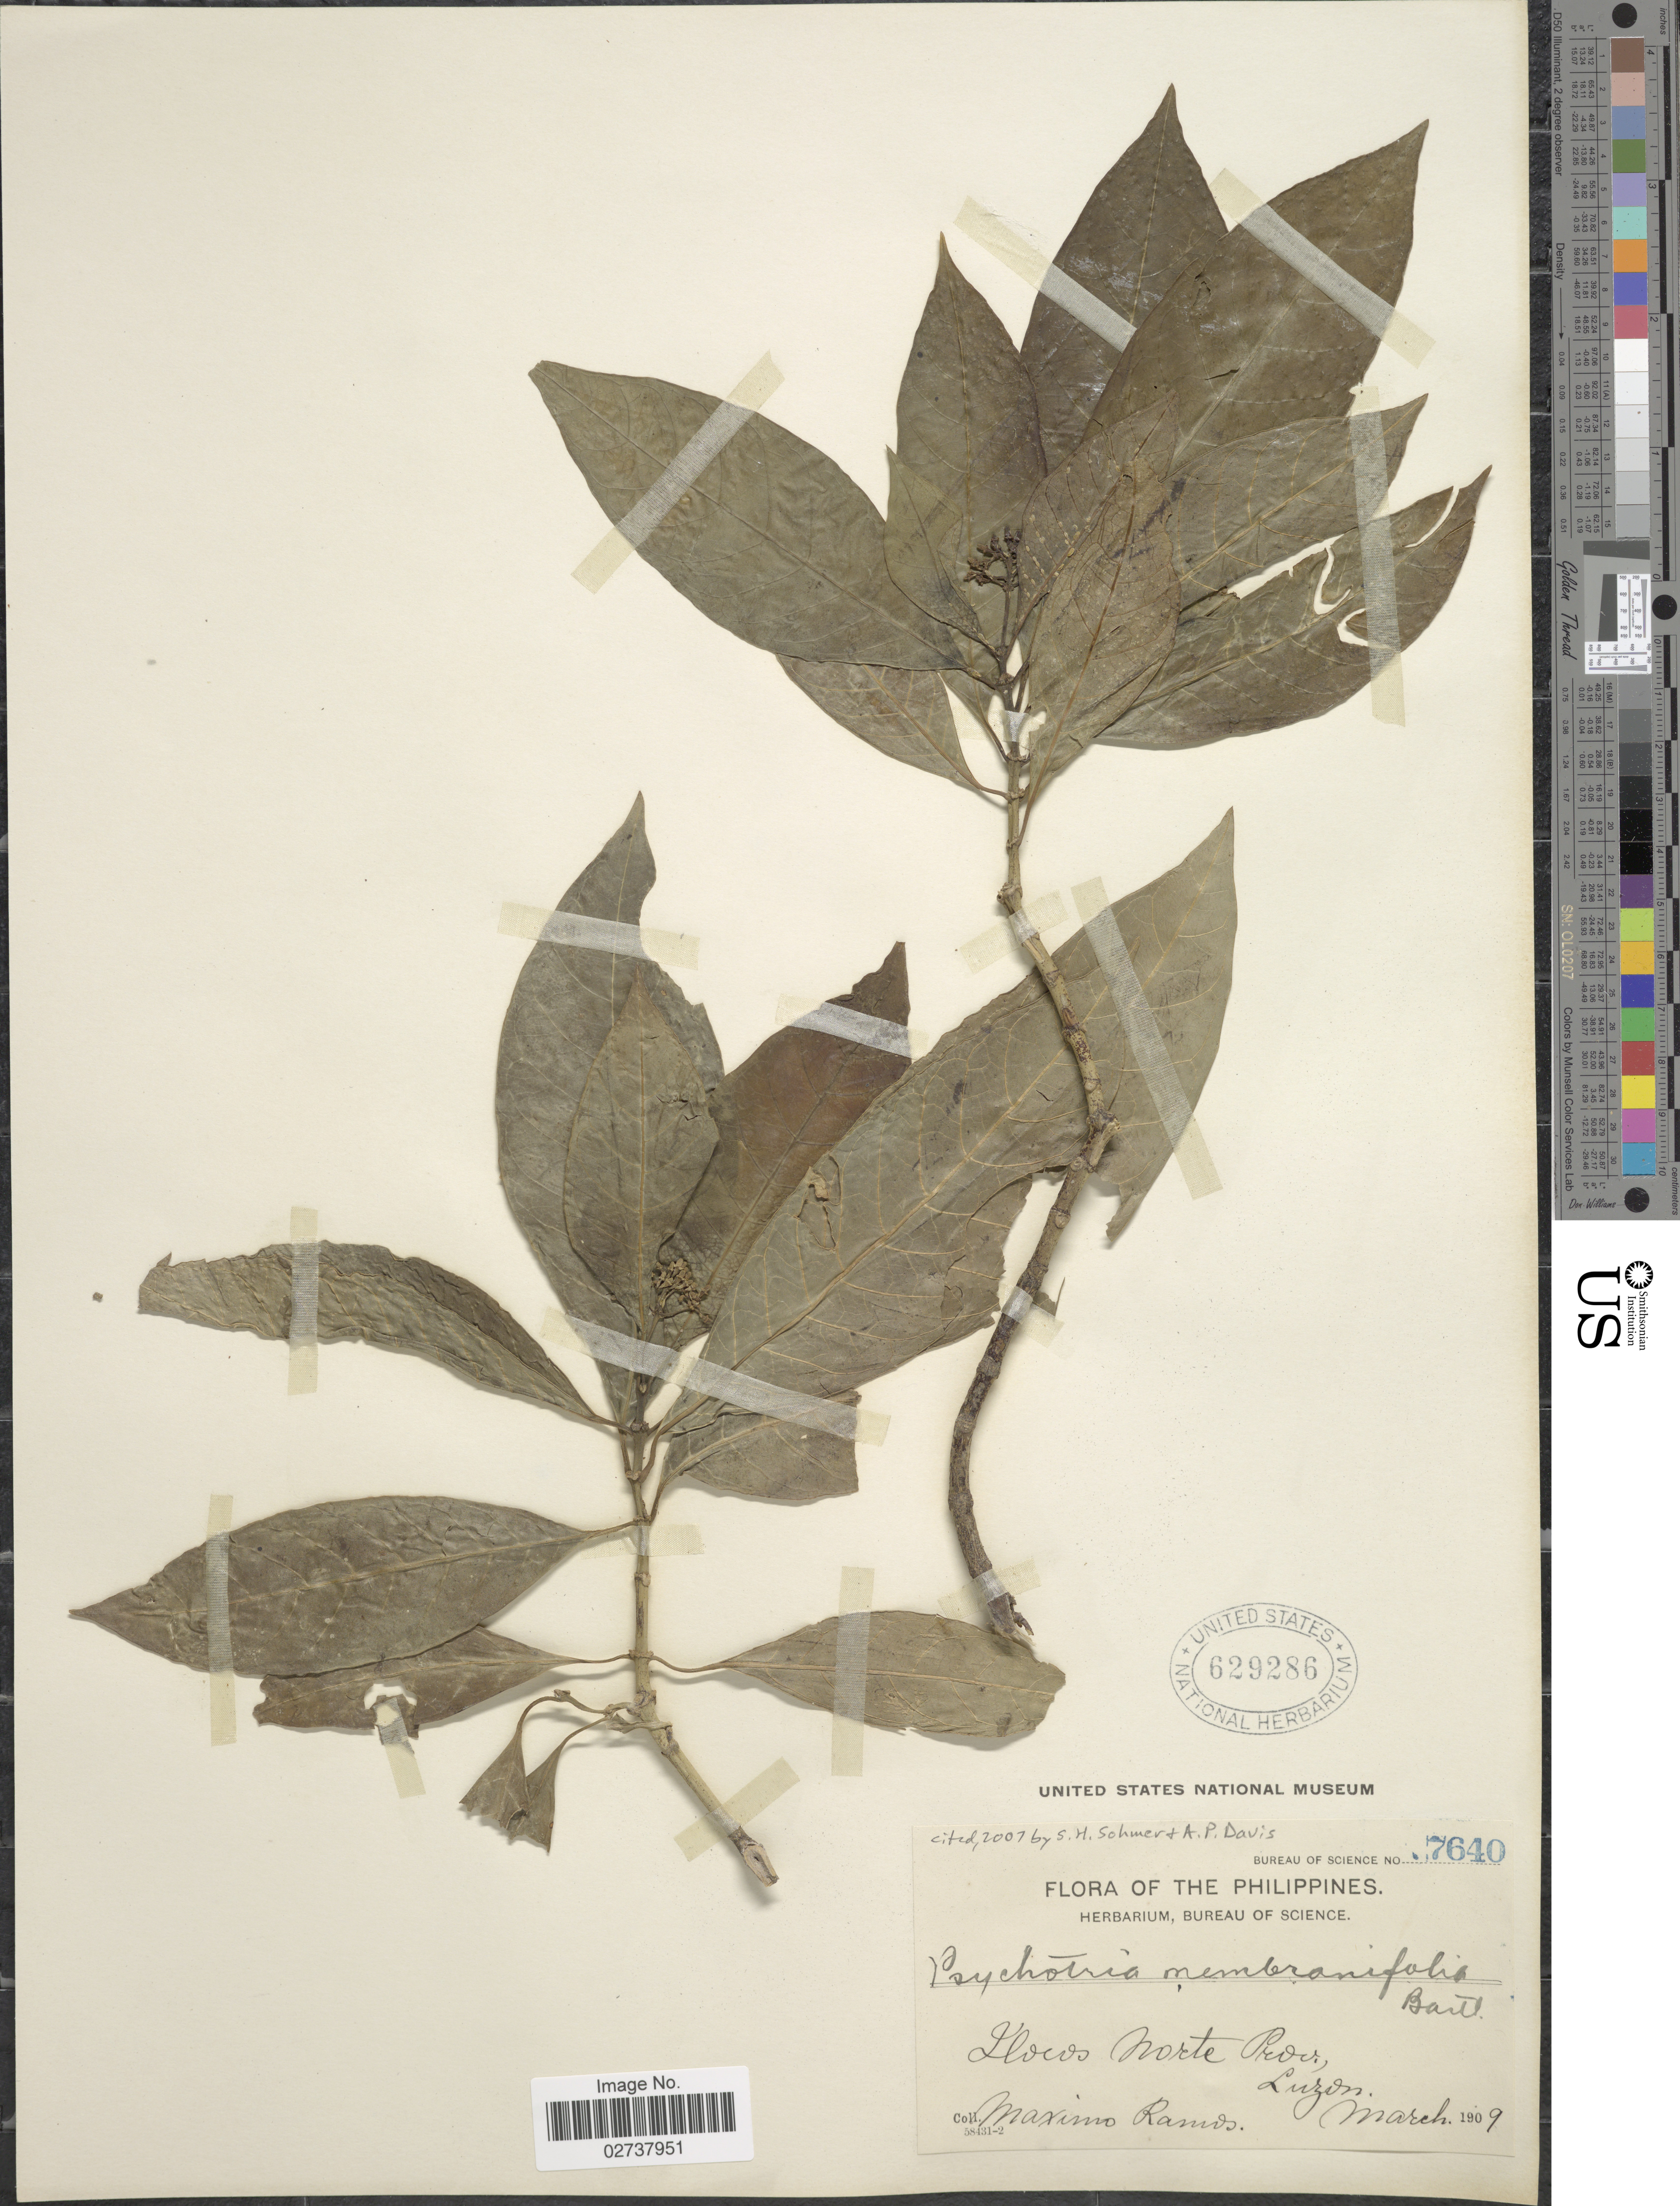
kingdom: Plantae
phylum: Tracheophyta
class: Magnoliopsida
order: Gentianales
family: Rubiaceae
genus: Psychotria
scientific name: Psychotria membranifolia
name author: Bartl. ex A. DC.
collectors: M. Ramos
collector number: Bureau of Science 7640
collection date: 1909-03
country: Philippines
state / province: Ilocos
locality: Ilocos Norte Prov. Luzon.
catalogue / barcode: US 629286